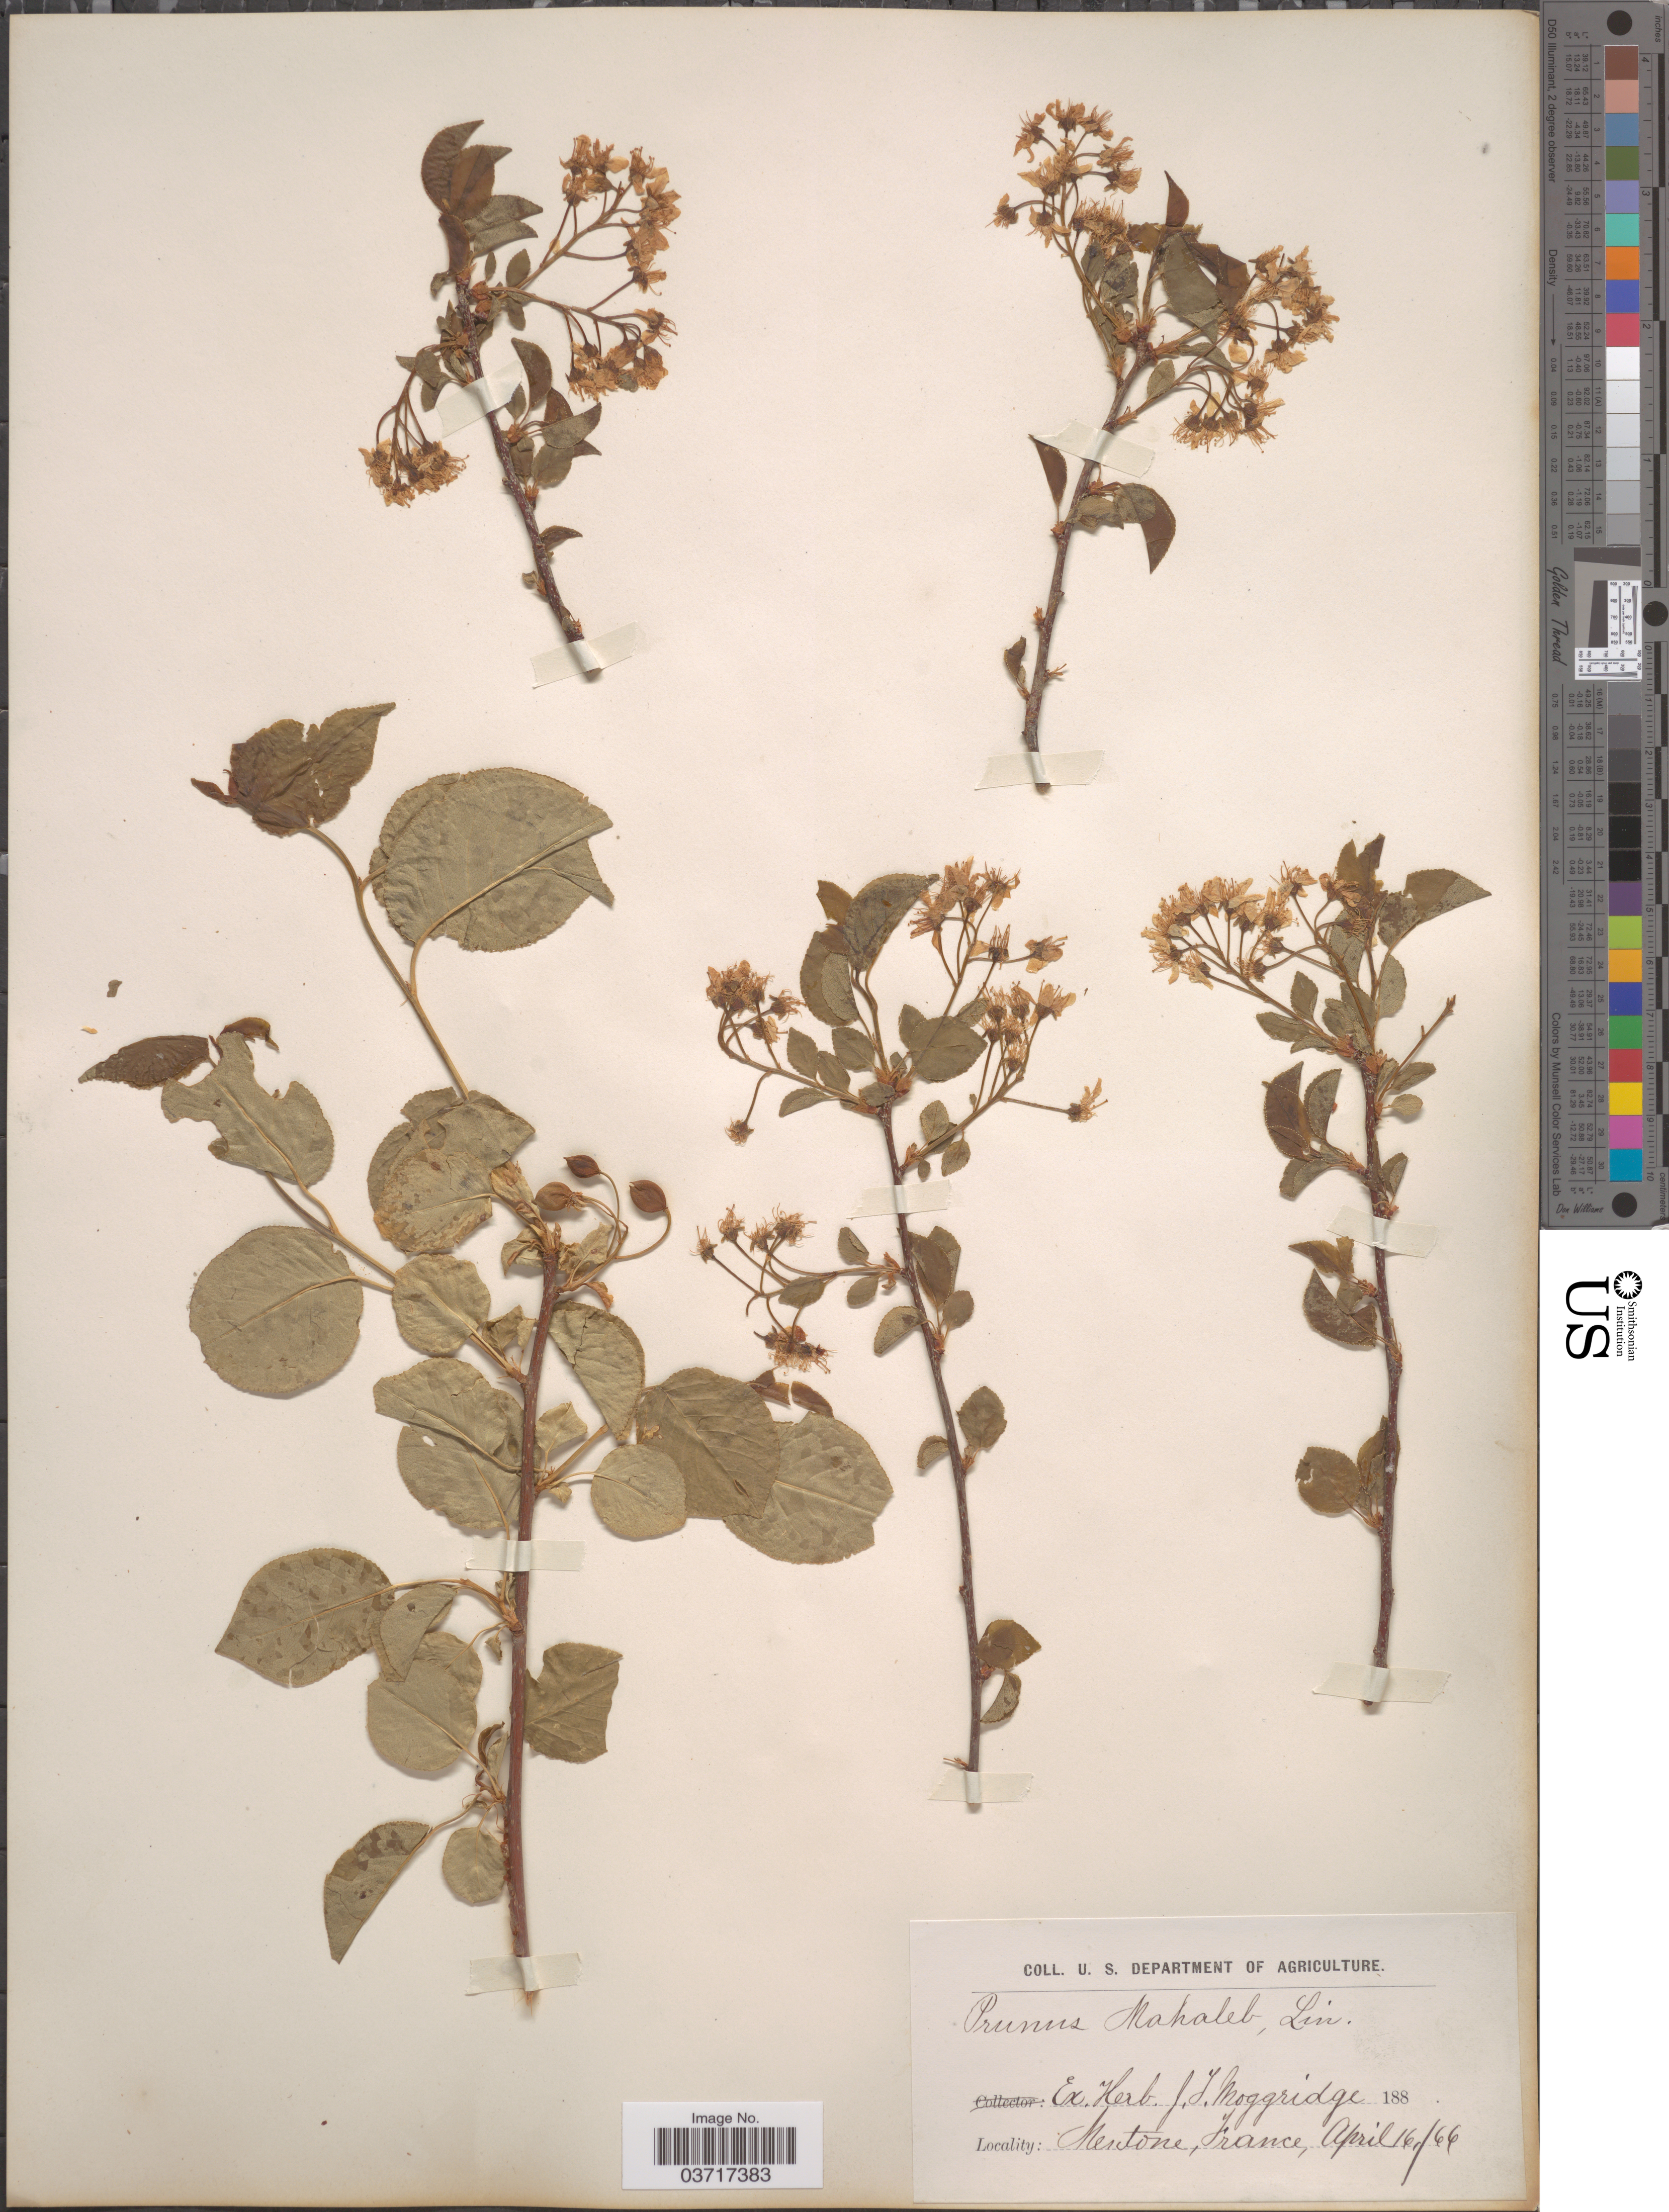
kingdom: Plantae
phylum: Tracheophyta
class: Magnoliopsida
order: Rosales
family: Rosaceae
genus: Prunus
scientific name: Prunus mahaleb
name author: L.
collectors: ex herb. J.T. Moggridge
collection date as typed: Transcribed d/m/y: 16/4/66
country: France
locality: Mentone.